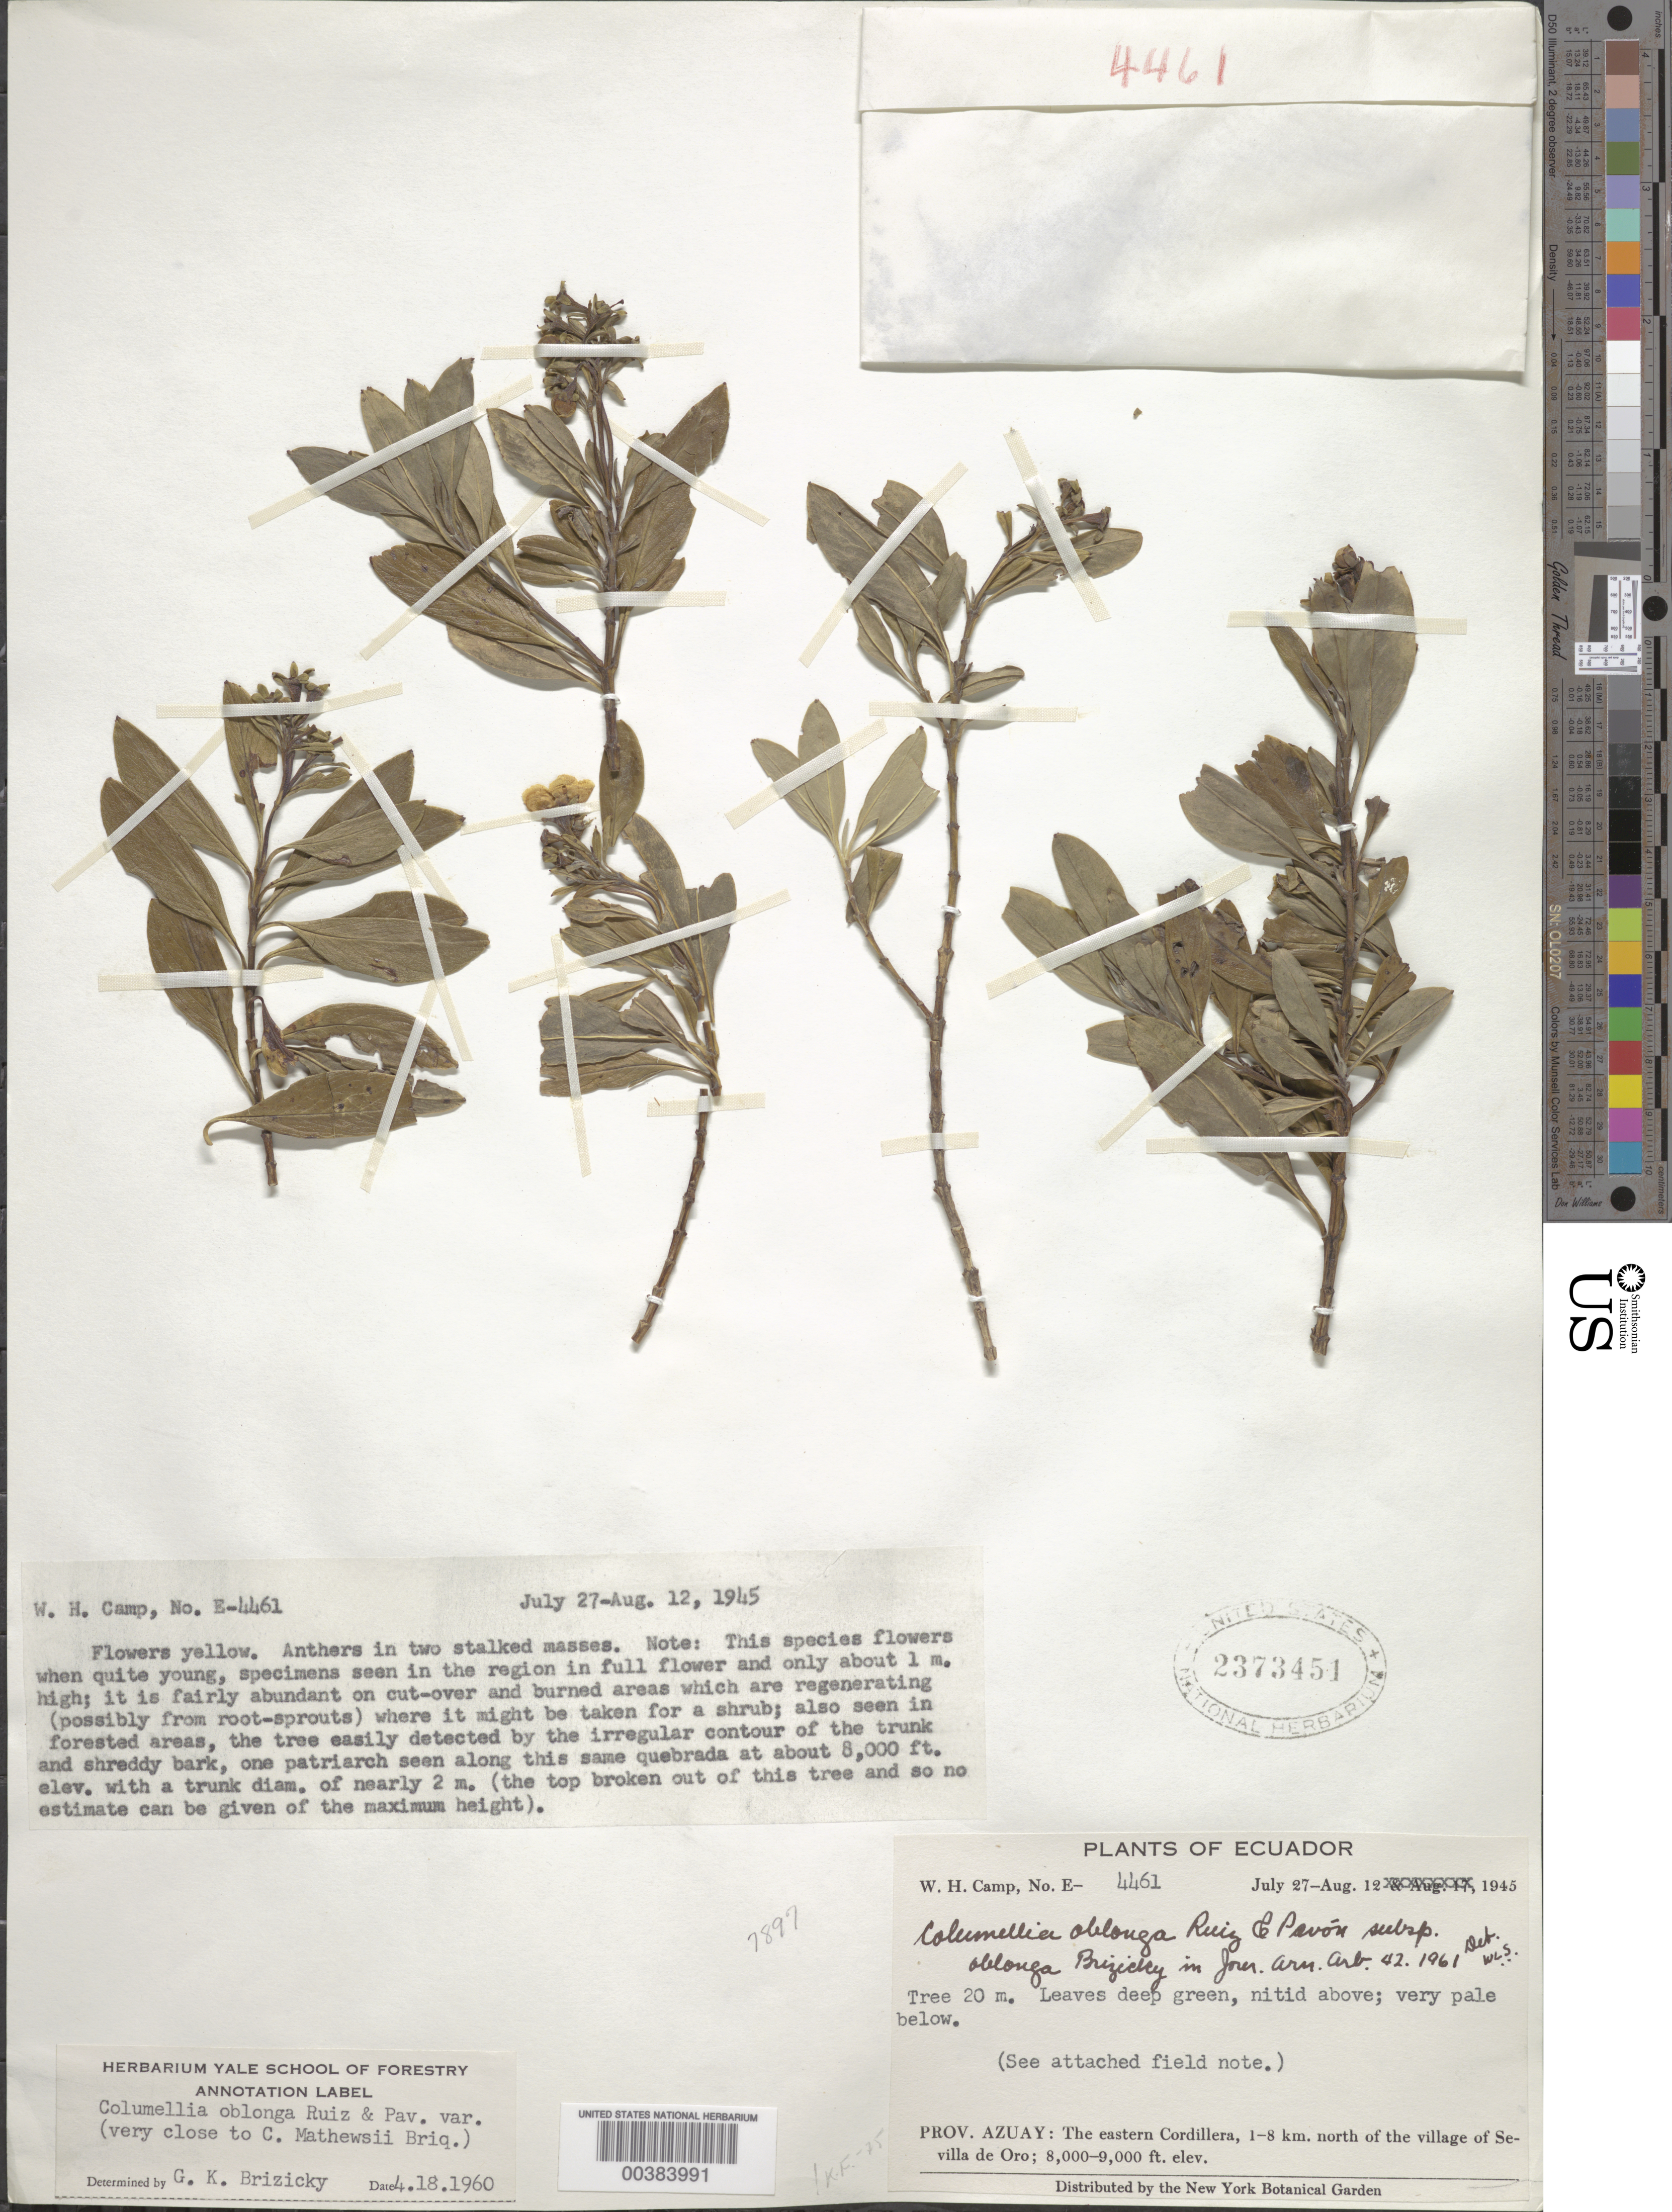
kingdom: Plantae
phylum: Tracheophyta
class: Magnoliopsida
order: Bruniales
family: Columelliaceae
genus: Columellia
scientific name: Columellia oblonga subsp. oblonga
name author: Ruiz & Pav.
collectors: W. H. Camp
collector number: E-4461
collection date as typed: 27 Jul 1945 to 12 Aug 1945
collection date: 1945-07-27/1945-08-12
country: Ecuador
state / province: Azuay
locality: N of Sevilla de Oro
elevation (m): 2438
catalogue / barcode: US 2373451